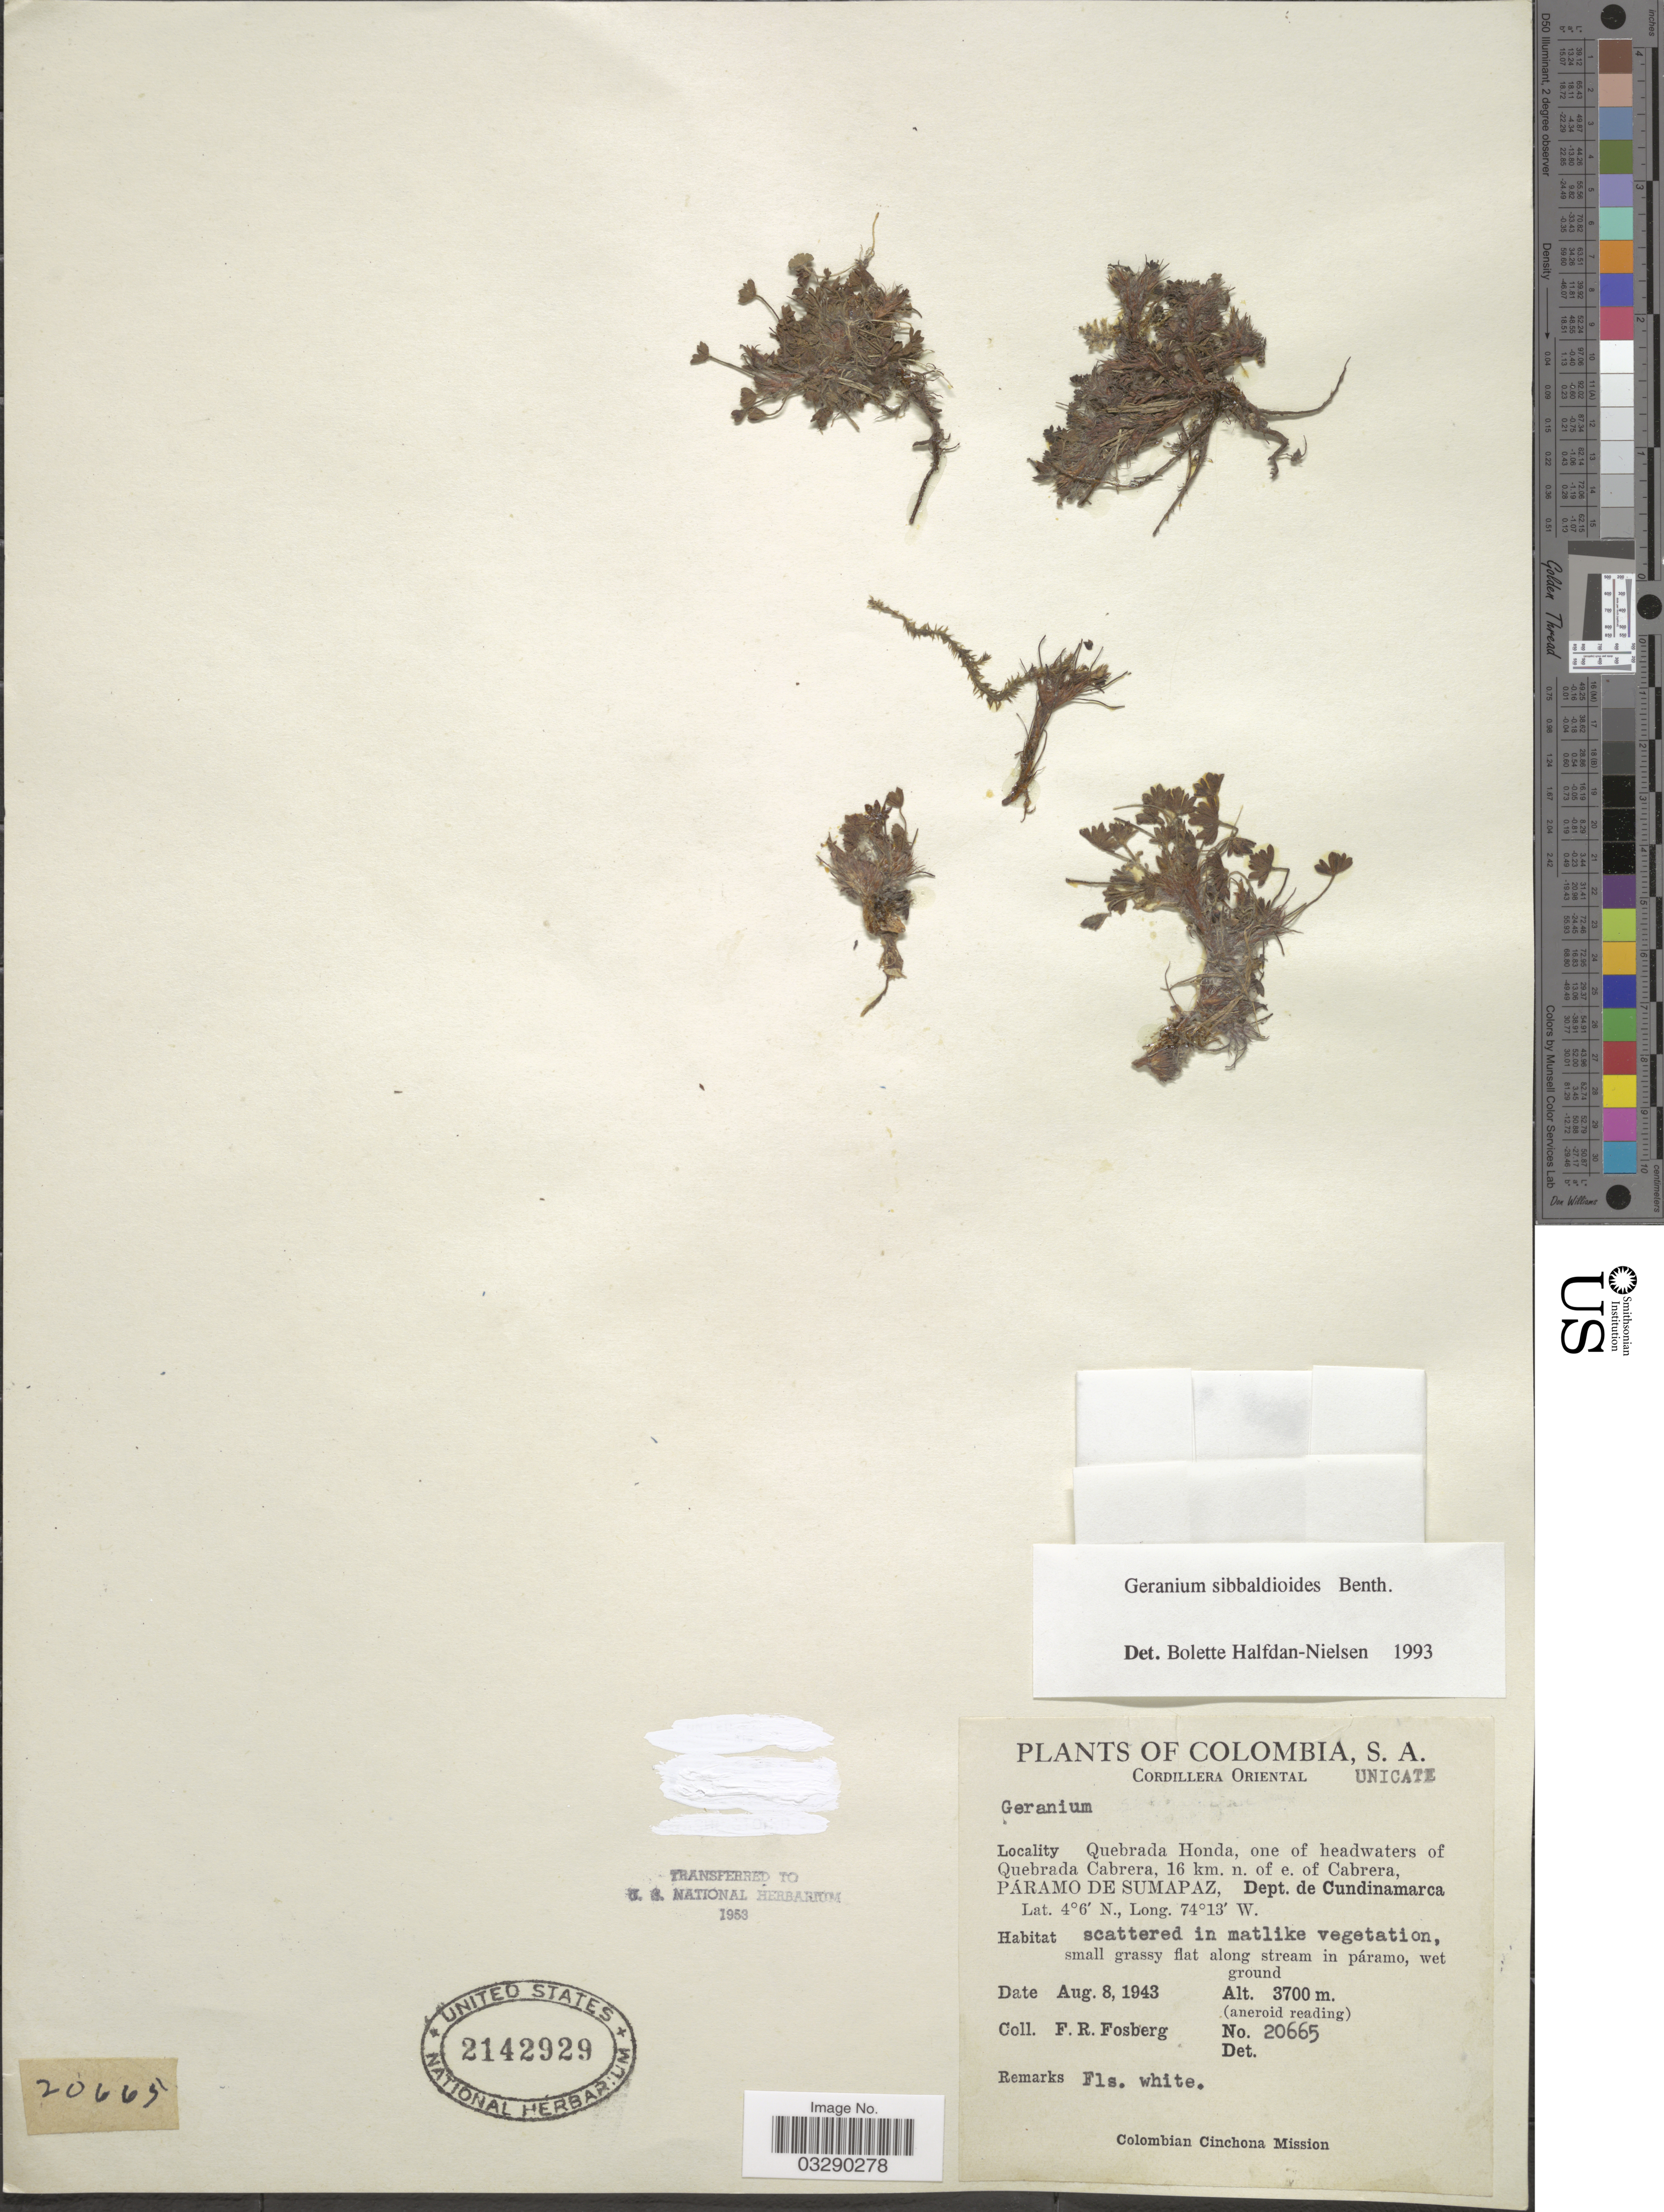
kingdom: Plantae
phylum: Tracheophyta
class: Magnoliopsida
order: Geraniales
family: Geraniaceae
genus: Geranium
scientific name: Geranium sibbaldioides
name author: Benth.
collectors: F. R. Fosberg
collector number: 20665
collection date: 1943-08-08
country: Colombia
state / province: Cundinamarca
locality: Cordillera Oriental. Quebrada Honda, one of headwaters of Quebrada Cabrera, 16 km. n. of Cabrera, Páramo de Sumapaz, Dept. de Cundinamarca.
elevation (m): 3700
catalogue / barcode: US 2142929